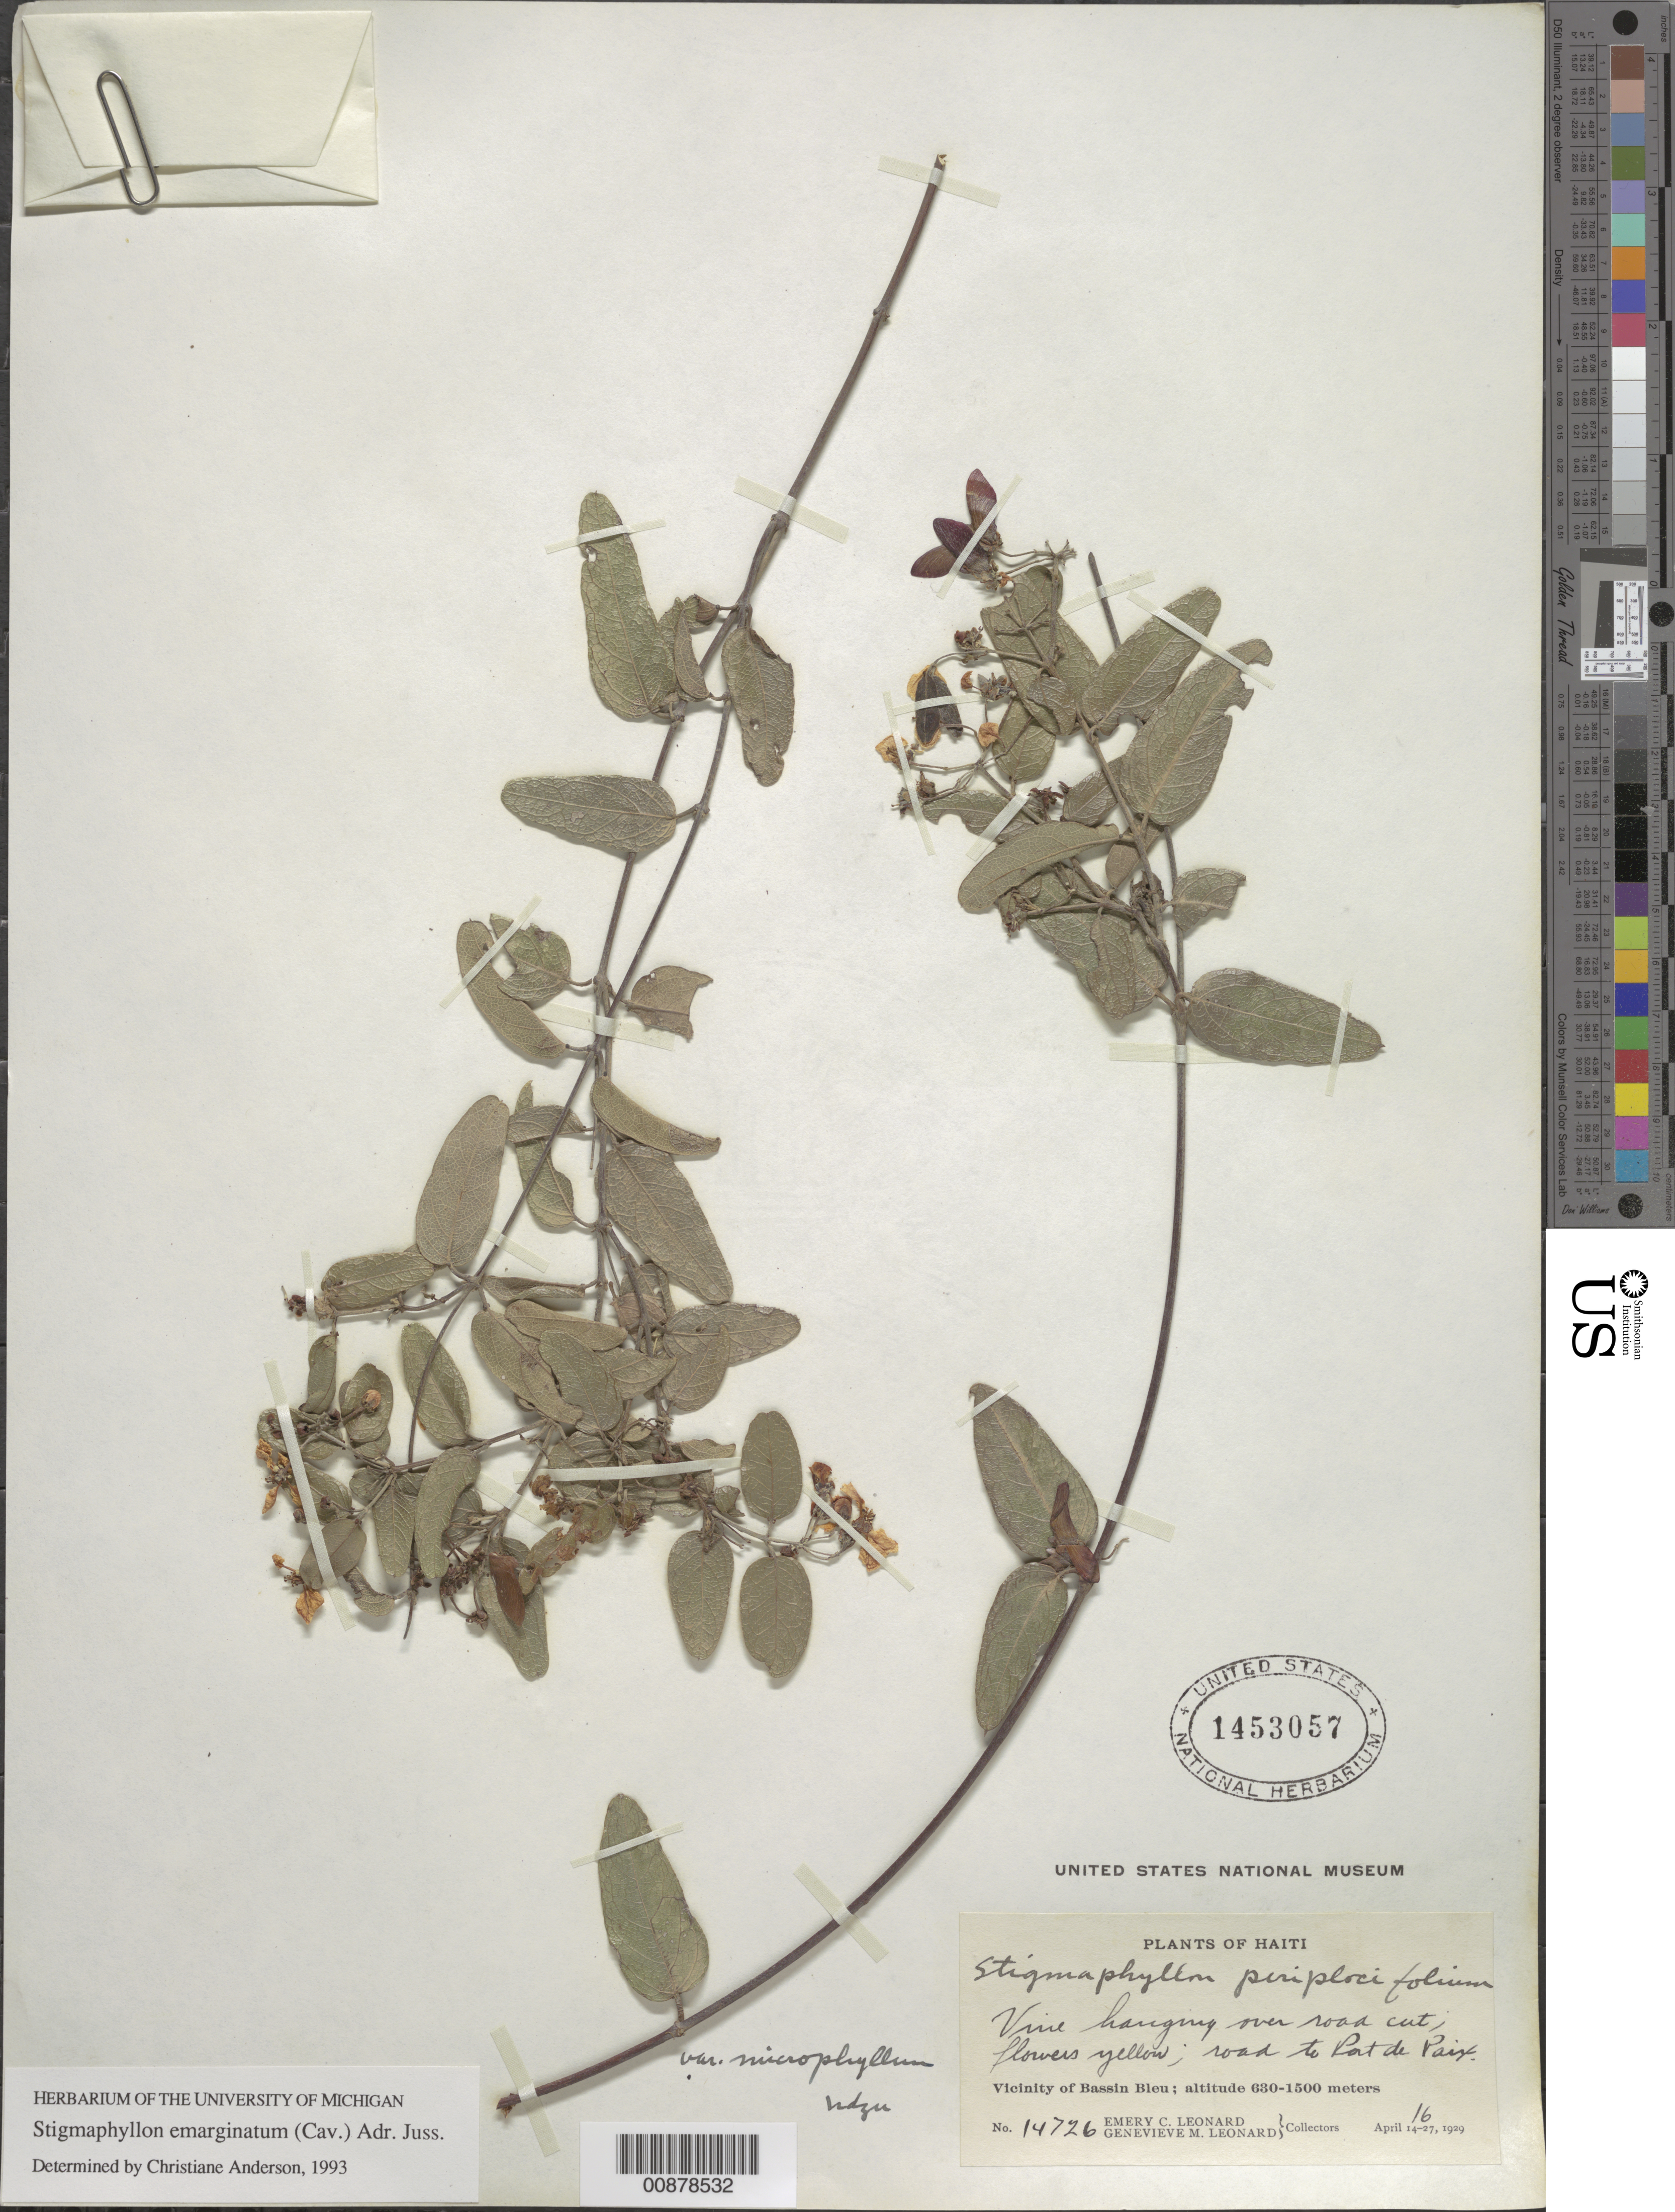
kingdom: Plantae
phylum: Tracheophyta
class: Magnoliopsida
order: Malpighiales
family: Malpighiaceae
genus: Stigmaphyllon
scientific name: Stigmaphyllon emarginatum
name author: (Cav.) A. Juss.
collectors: E. C. Leonard & G. M. Leonard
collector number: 14726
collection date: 1929-04-16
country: Haiti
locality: Road to Port de Paix. Vicinity of Bassin Bleu.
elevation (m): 630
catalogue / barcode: US 1453057